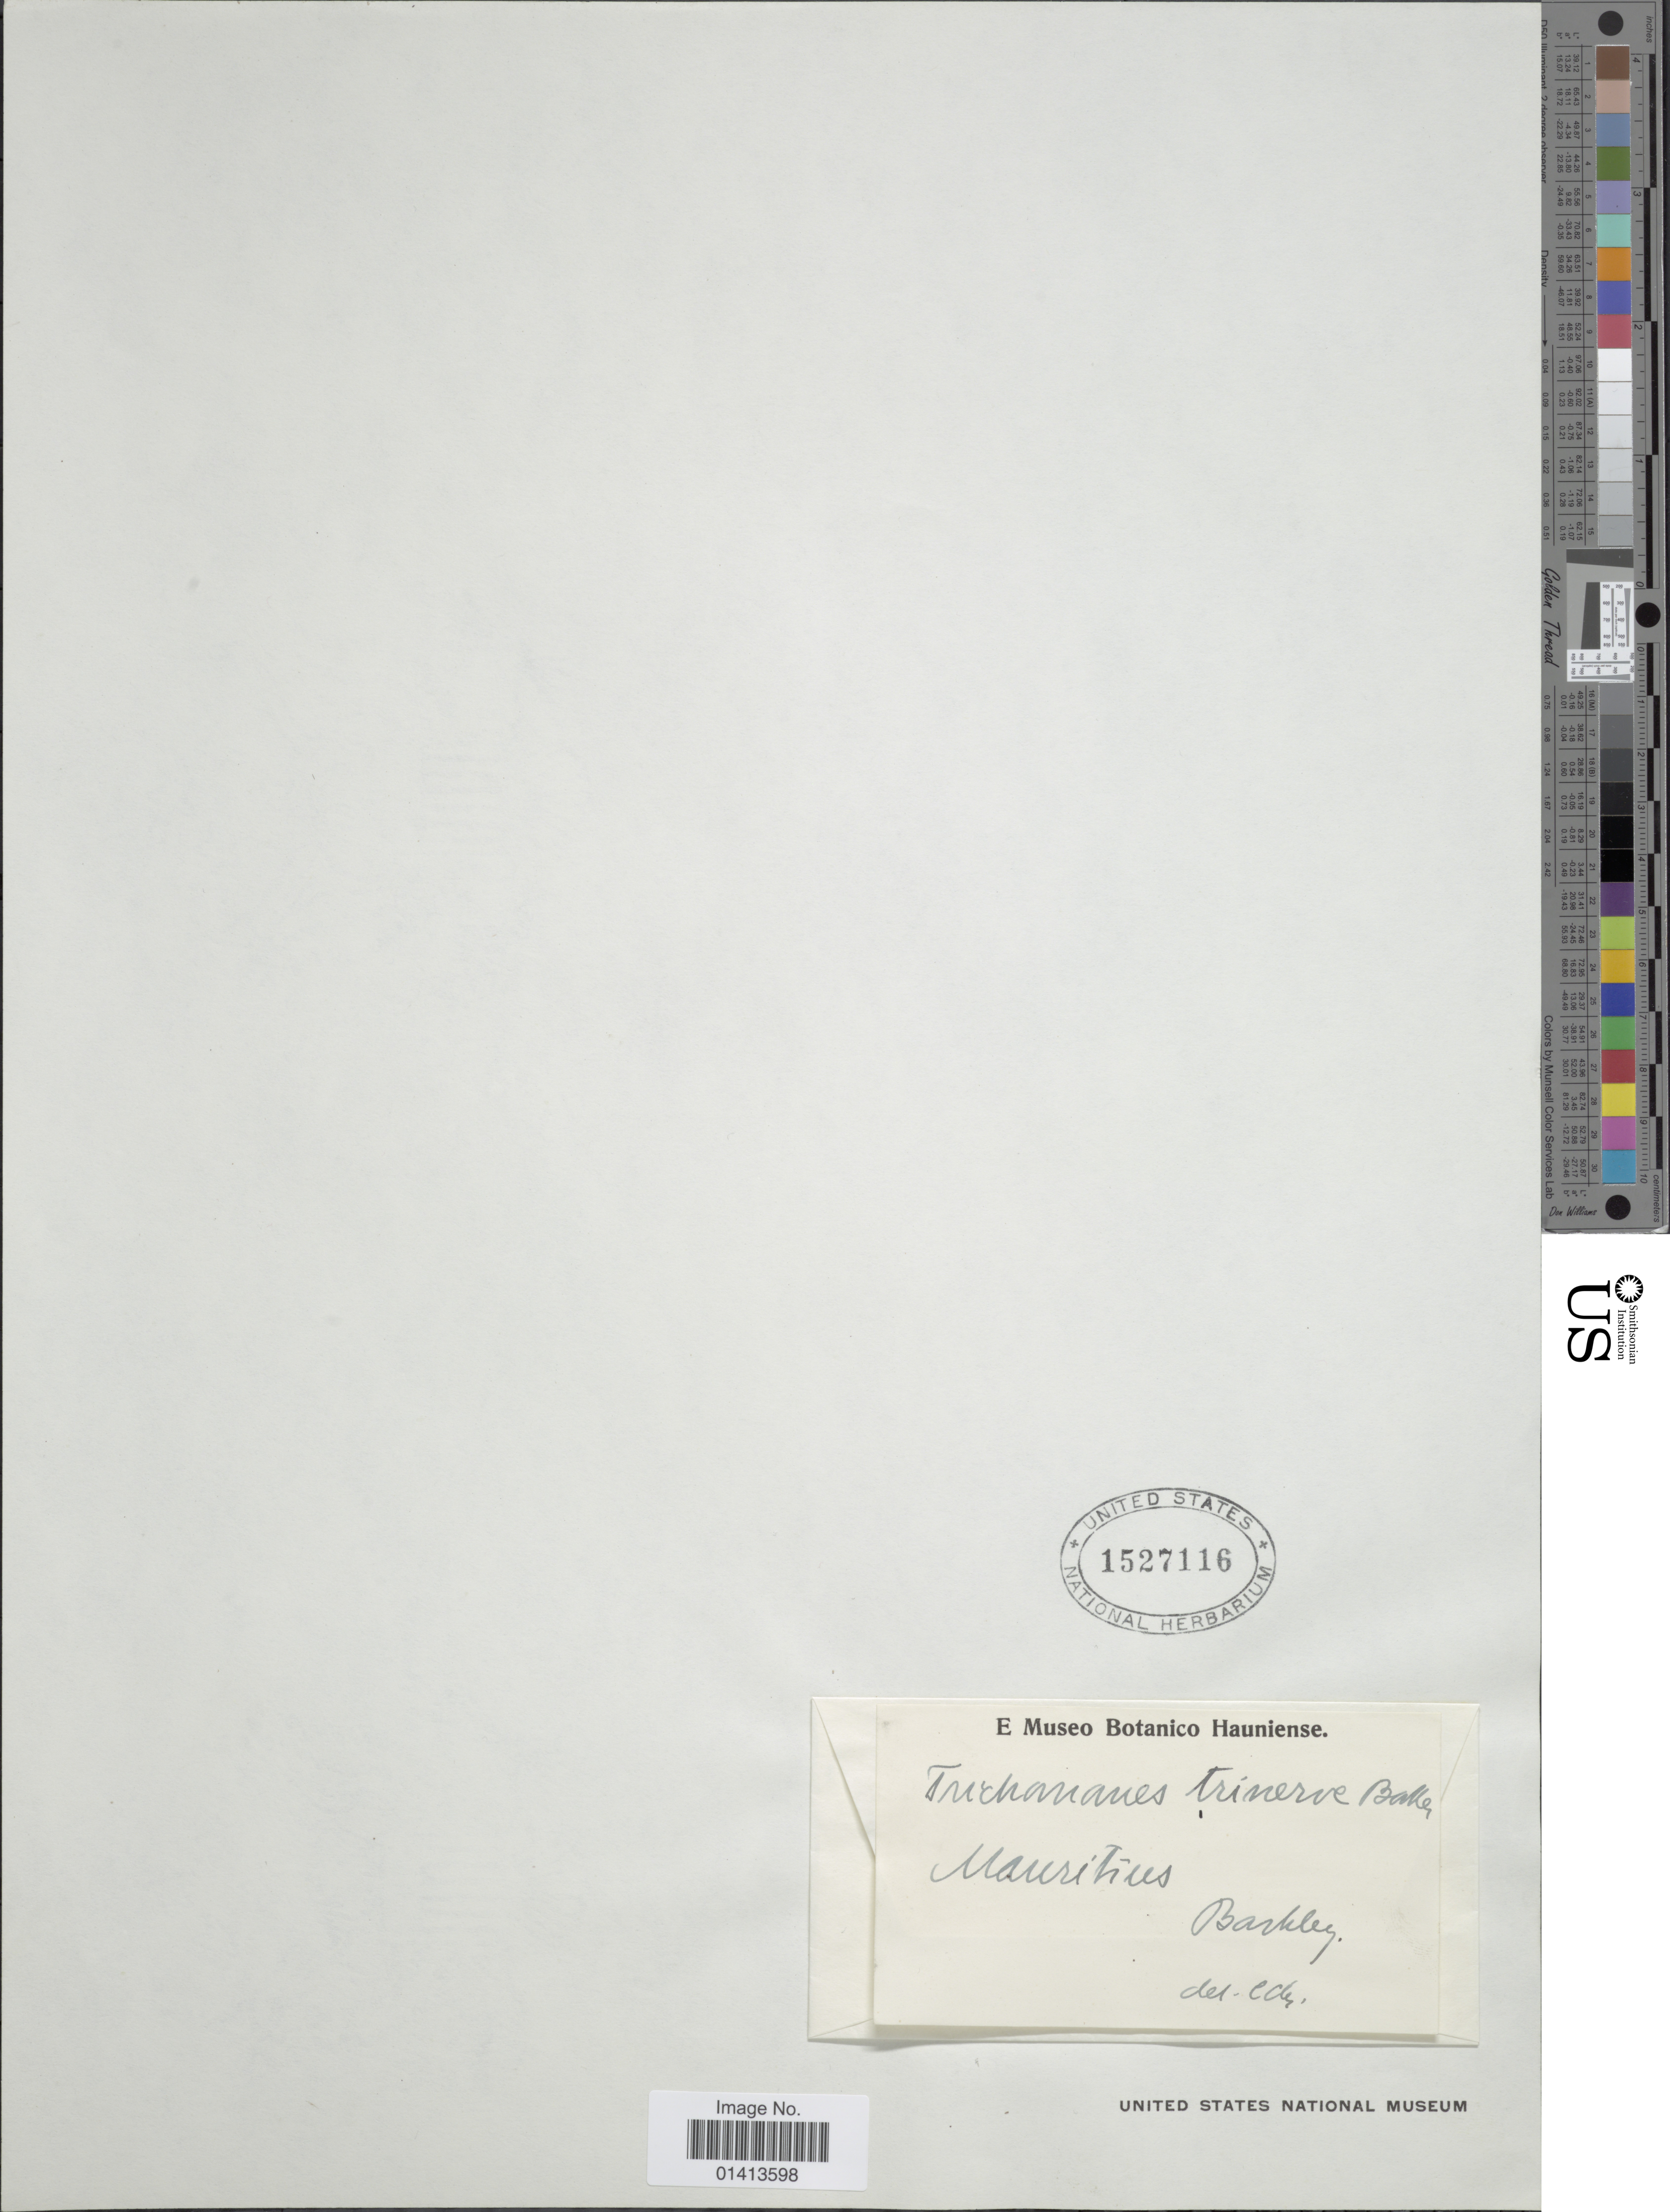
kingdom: Plantae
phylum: Tracheophyta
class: Polypodiopsida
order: Hymenophyllales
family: Hymenophyllaceae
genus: Crepidomanes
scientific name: Crepidomanes trinerve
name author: (Copel. ex G. Kunkel) Dubuisson & Ebihara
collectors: -- Barkley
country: Mauritius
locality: Mauritius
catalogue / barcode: US 1527116